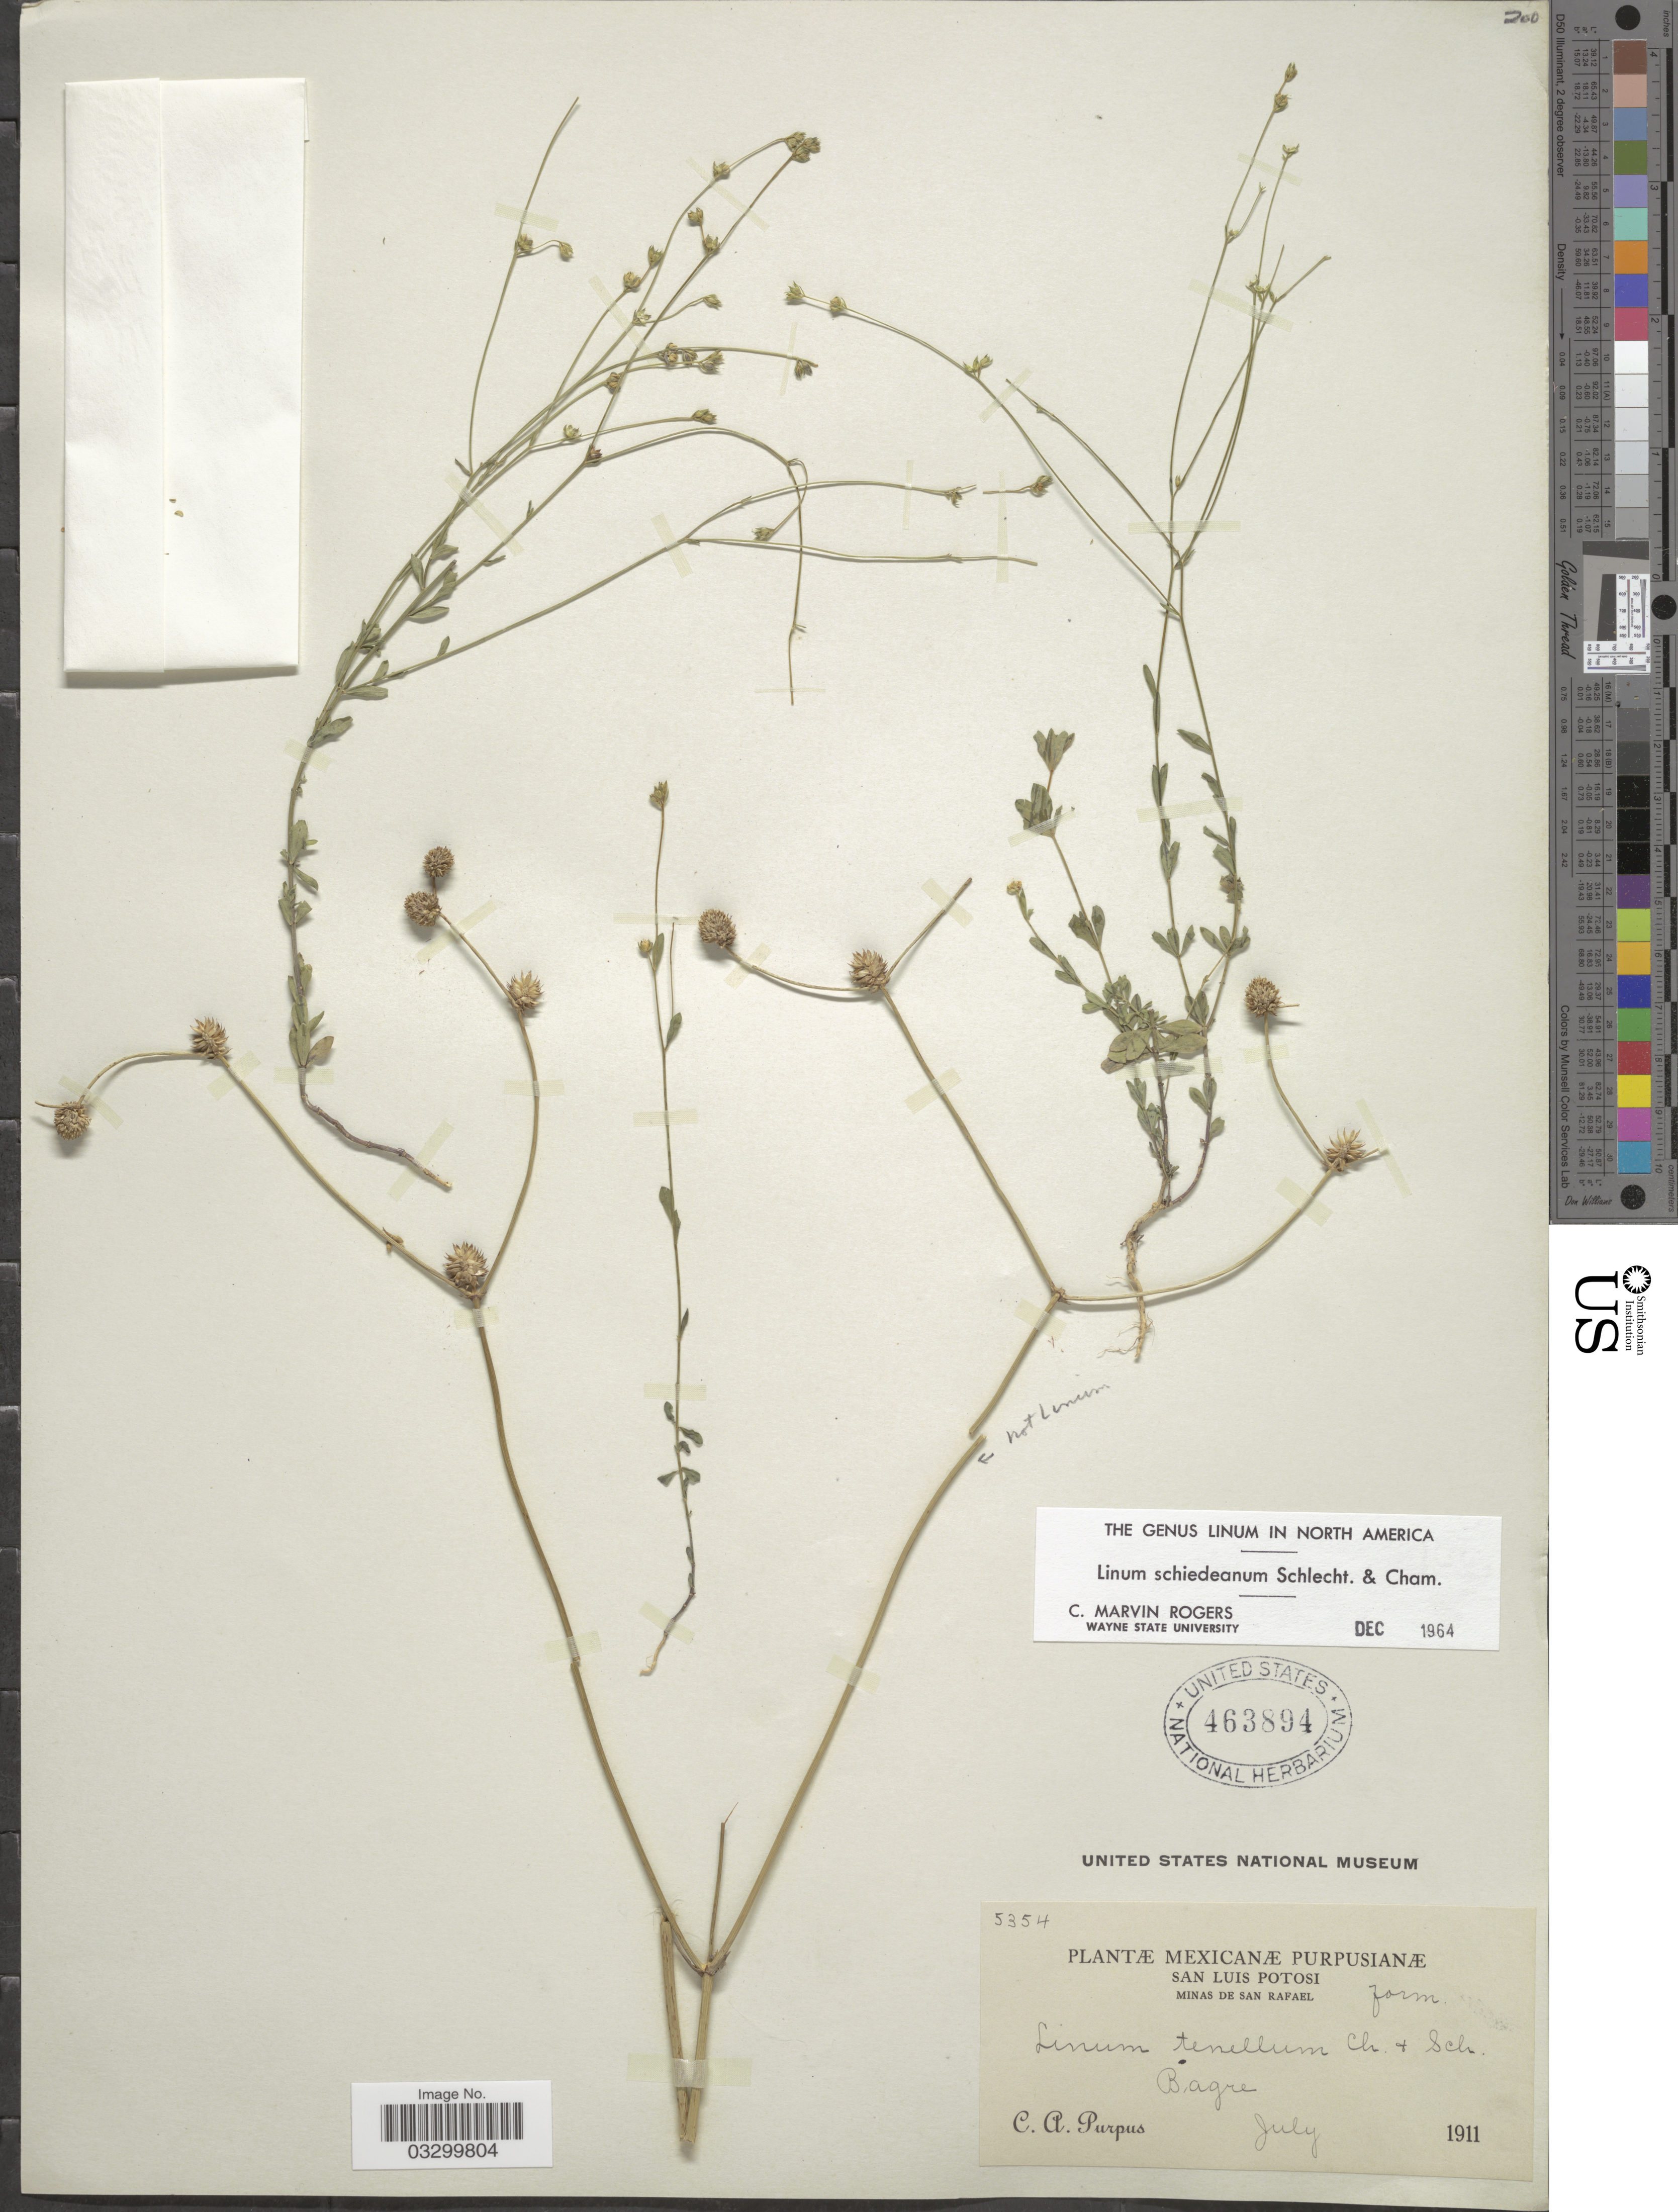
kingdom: Plantae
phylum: Tracheophyta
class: Magnoliopsida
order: Malpighiales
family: Linaceae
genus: Linum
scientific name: Linum schiedeanum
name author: Schltdl. & Cham.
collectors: C. A. Purpus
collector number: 5354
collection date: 1911-07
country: Mexico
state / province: San Luis Potosí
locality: Minas de San Rafael. Bagre.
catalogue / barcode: US 463894